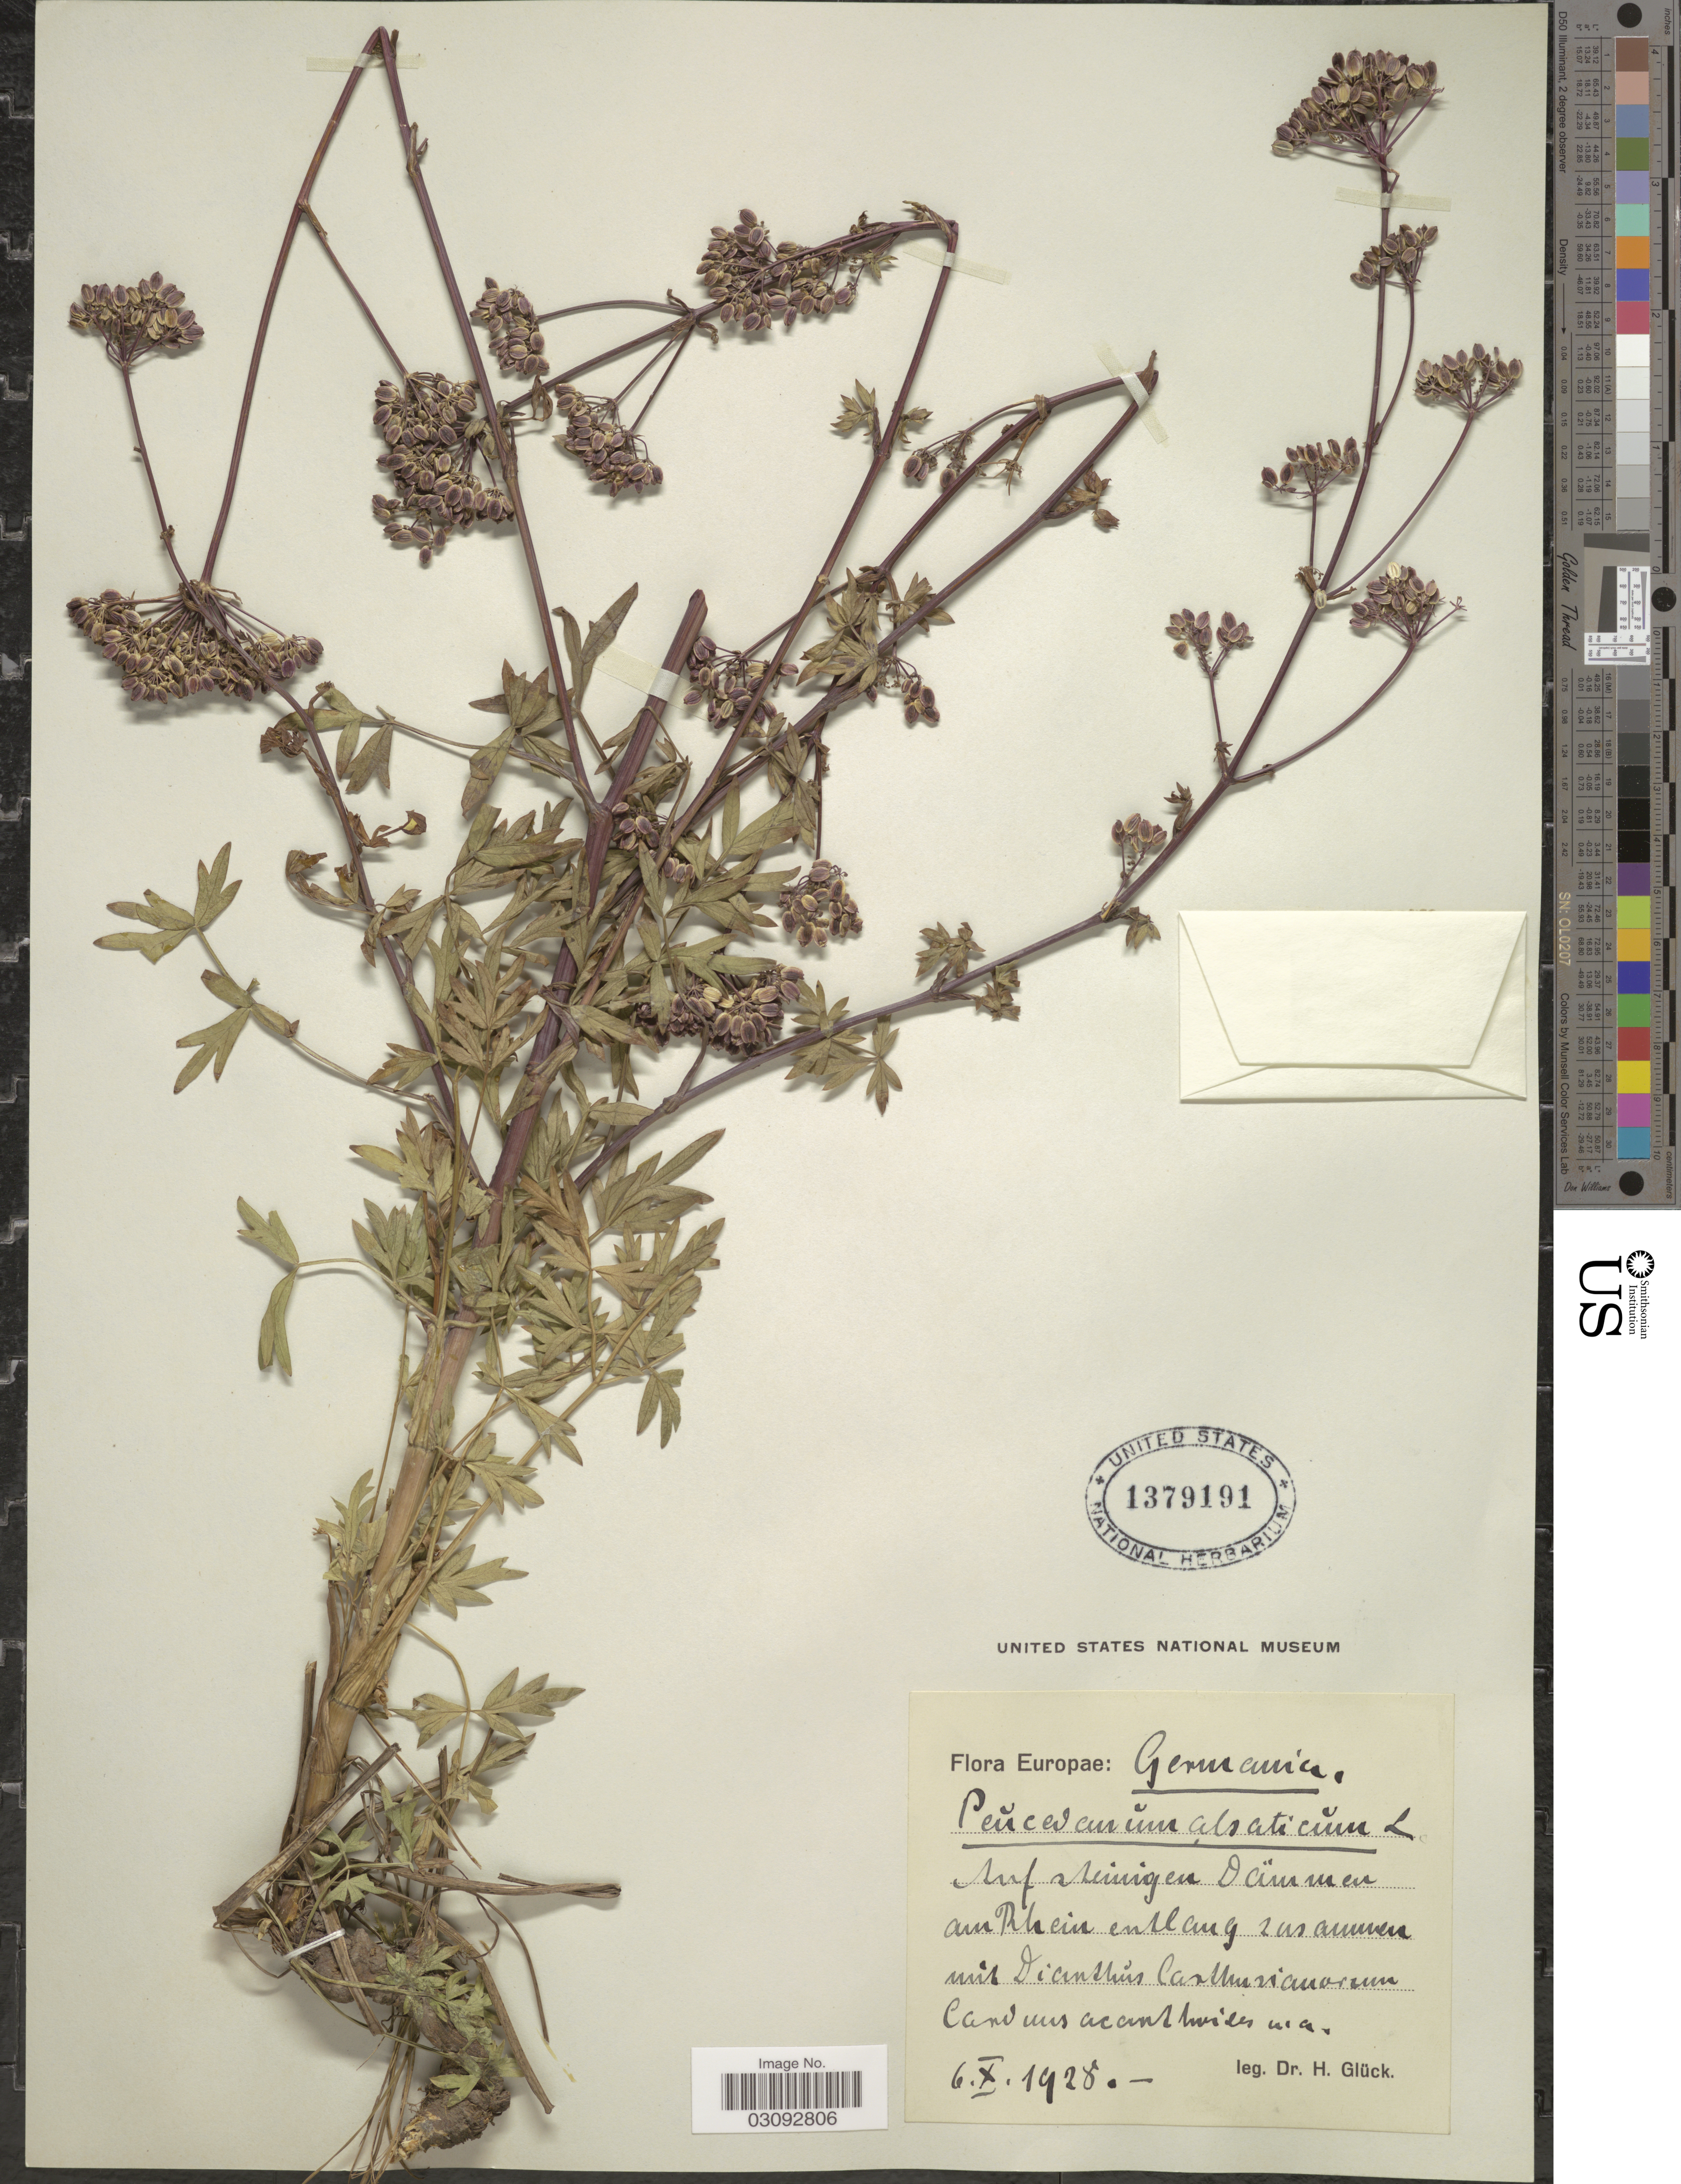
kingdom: Plantae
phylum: Tracheophyta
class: Magnoliopsida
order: Apiales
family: Apiaceae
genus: Peucedanum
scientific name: Peucedanum alsaticum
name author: L.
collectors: H. Glück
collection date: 1928-10-06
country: Germany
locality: Auf steinigen Dämmen au Rhein entlang zusammen mit Dianthus carthusianorum Carduus acanthoides.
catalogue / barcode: US 1379191